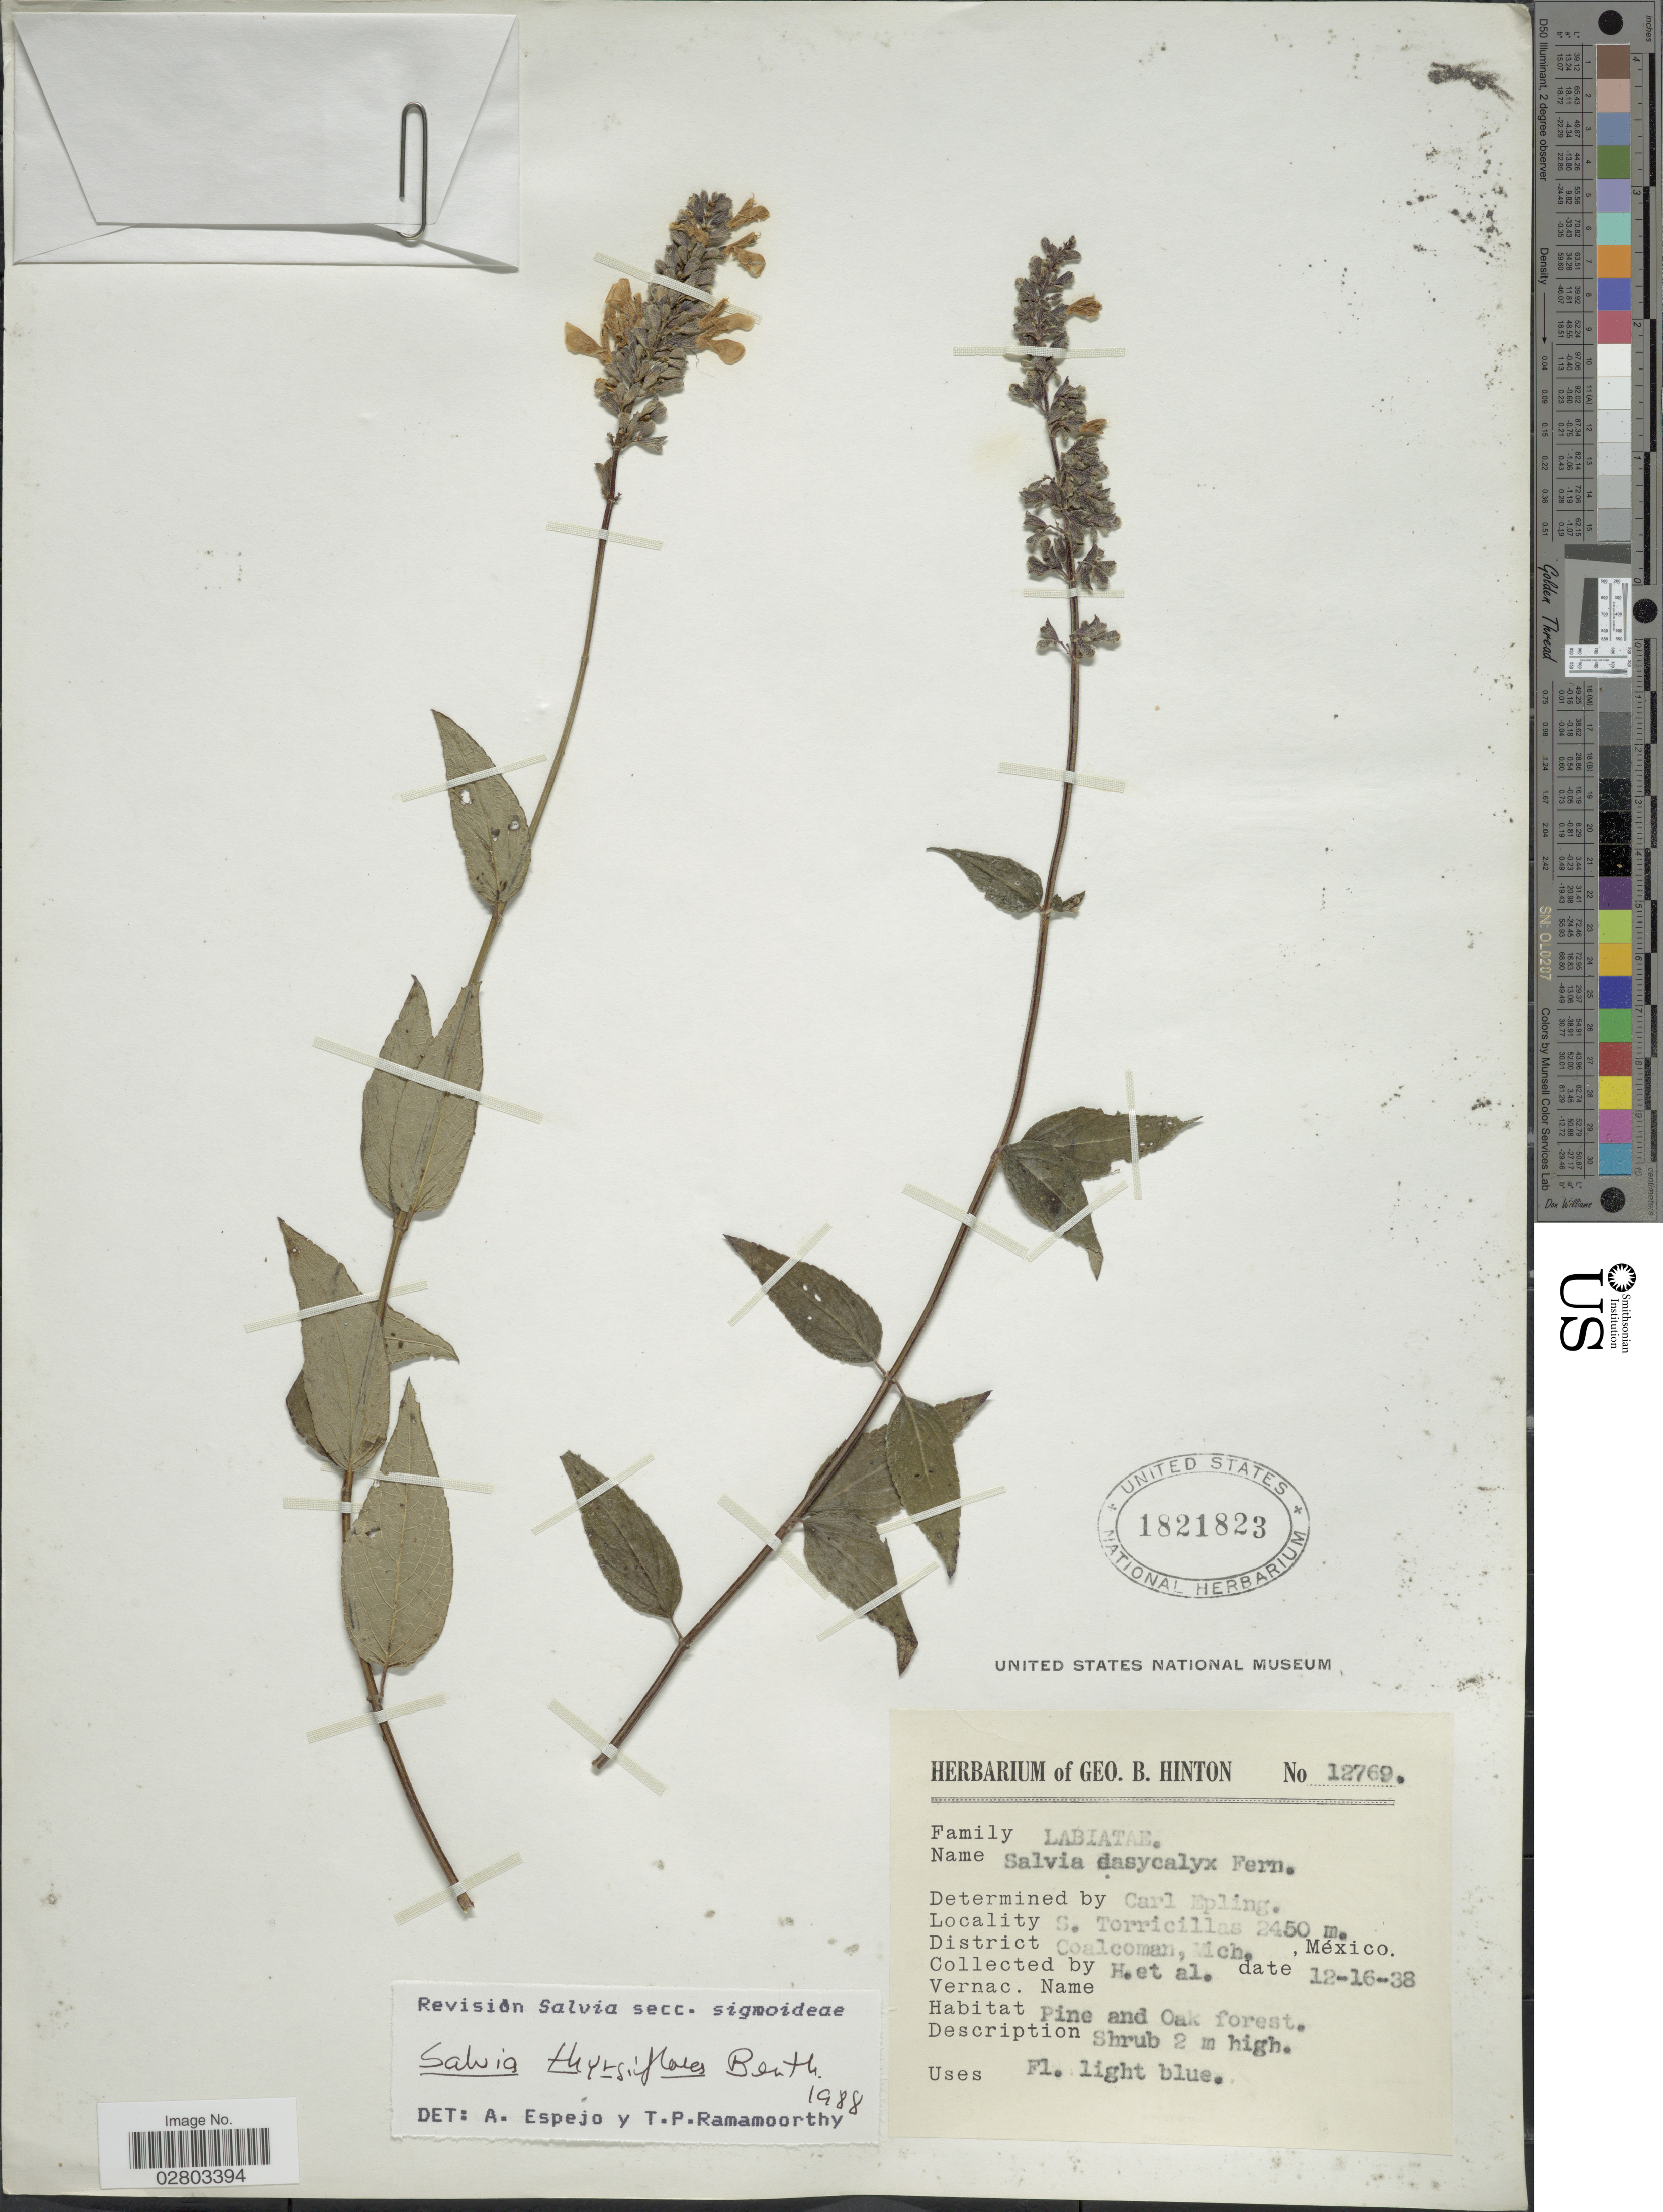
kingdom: Plantae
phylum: Tracheophyta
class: Magnoliopsida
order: Lamiales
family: Lamiaceae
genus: Salvia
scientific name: Salvia thyrsiflora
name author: Benth.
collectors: G. B. Hinton & et al.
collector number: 12769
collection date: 1938-12-16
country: Mexico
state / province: Michoacán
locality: S. Torricillas, District Coalcoman, Mich.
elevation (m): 2450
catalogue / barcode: US 1821823